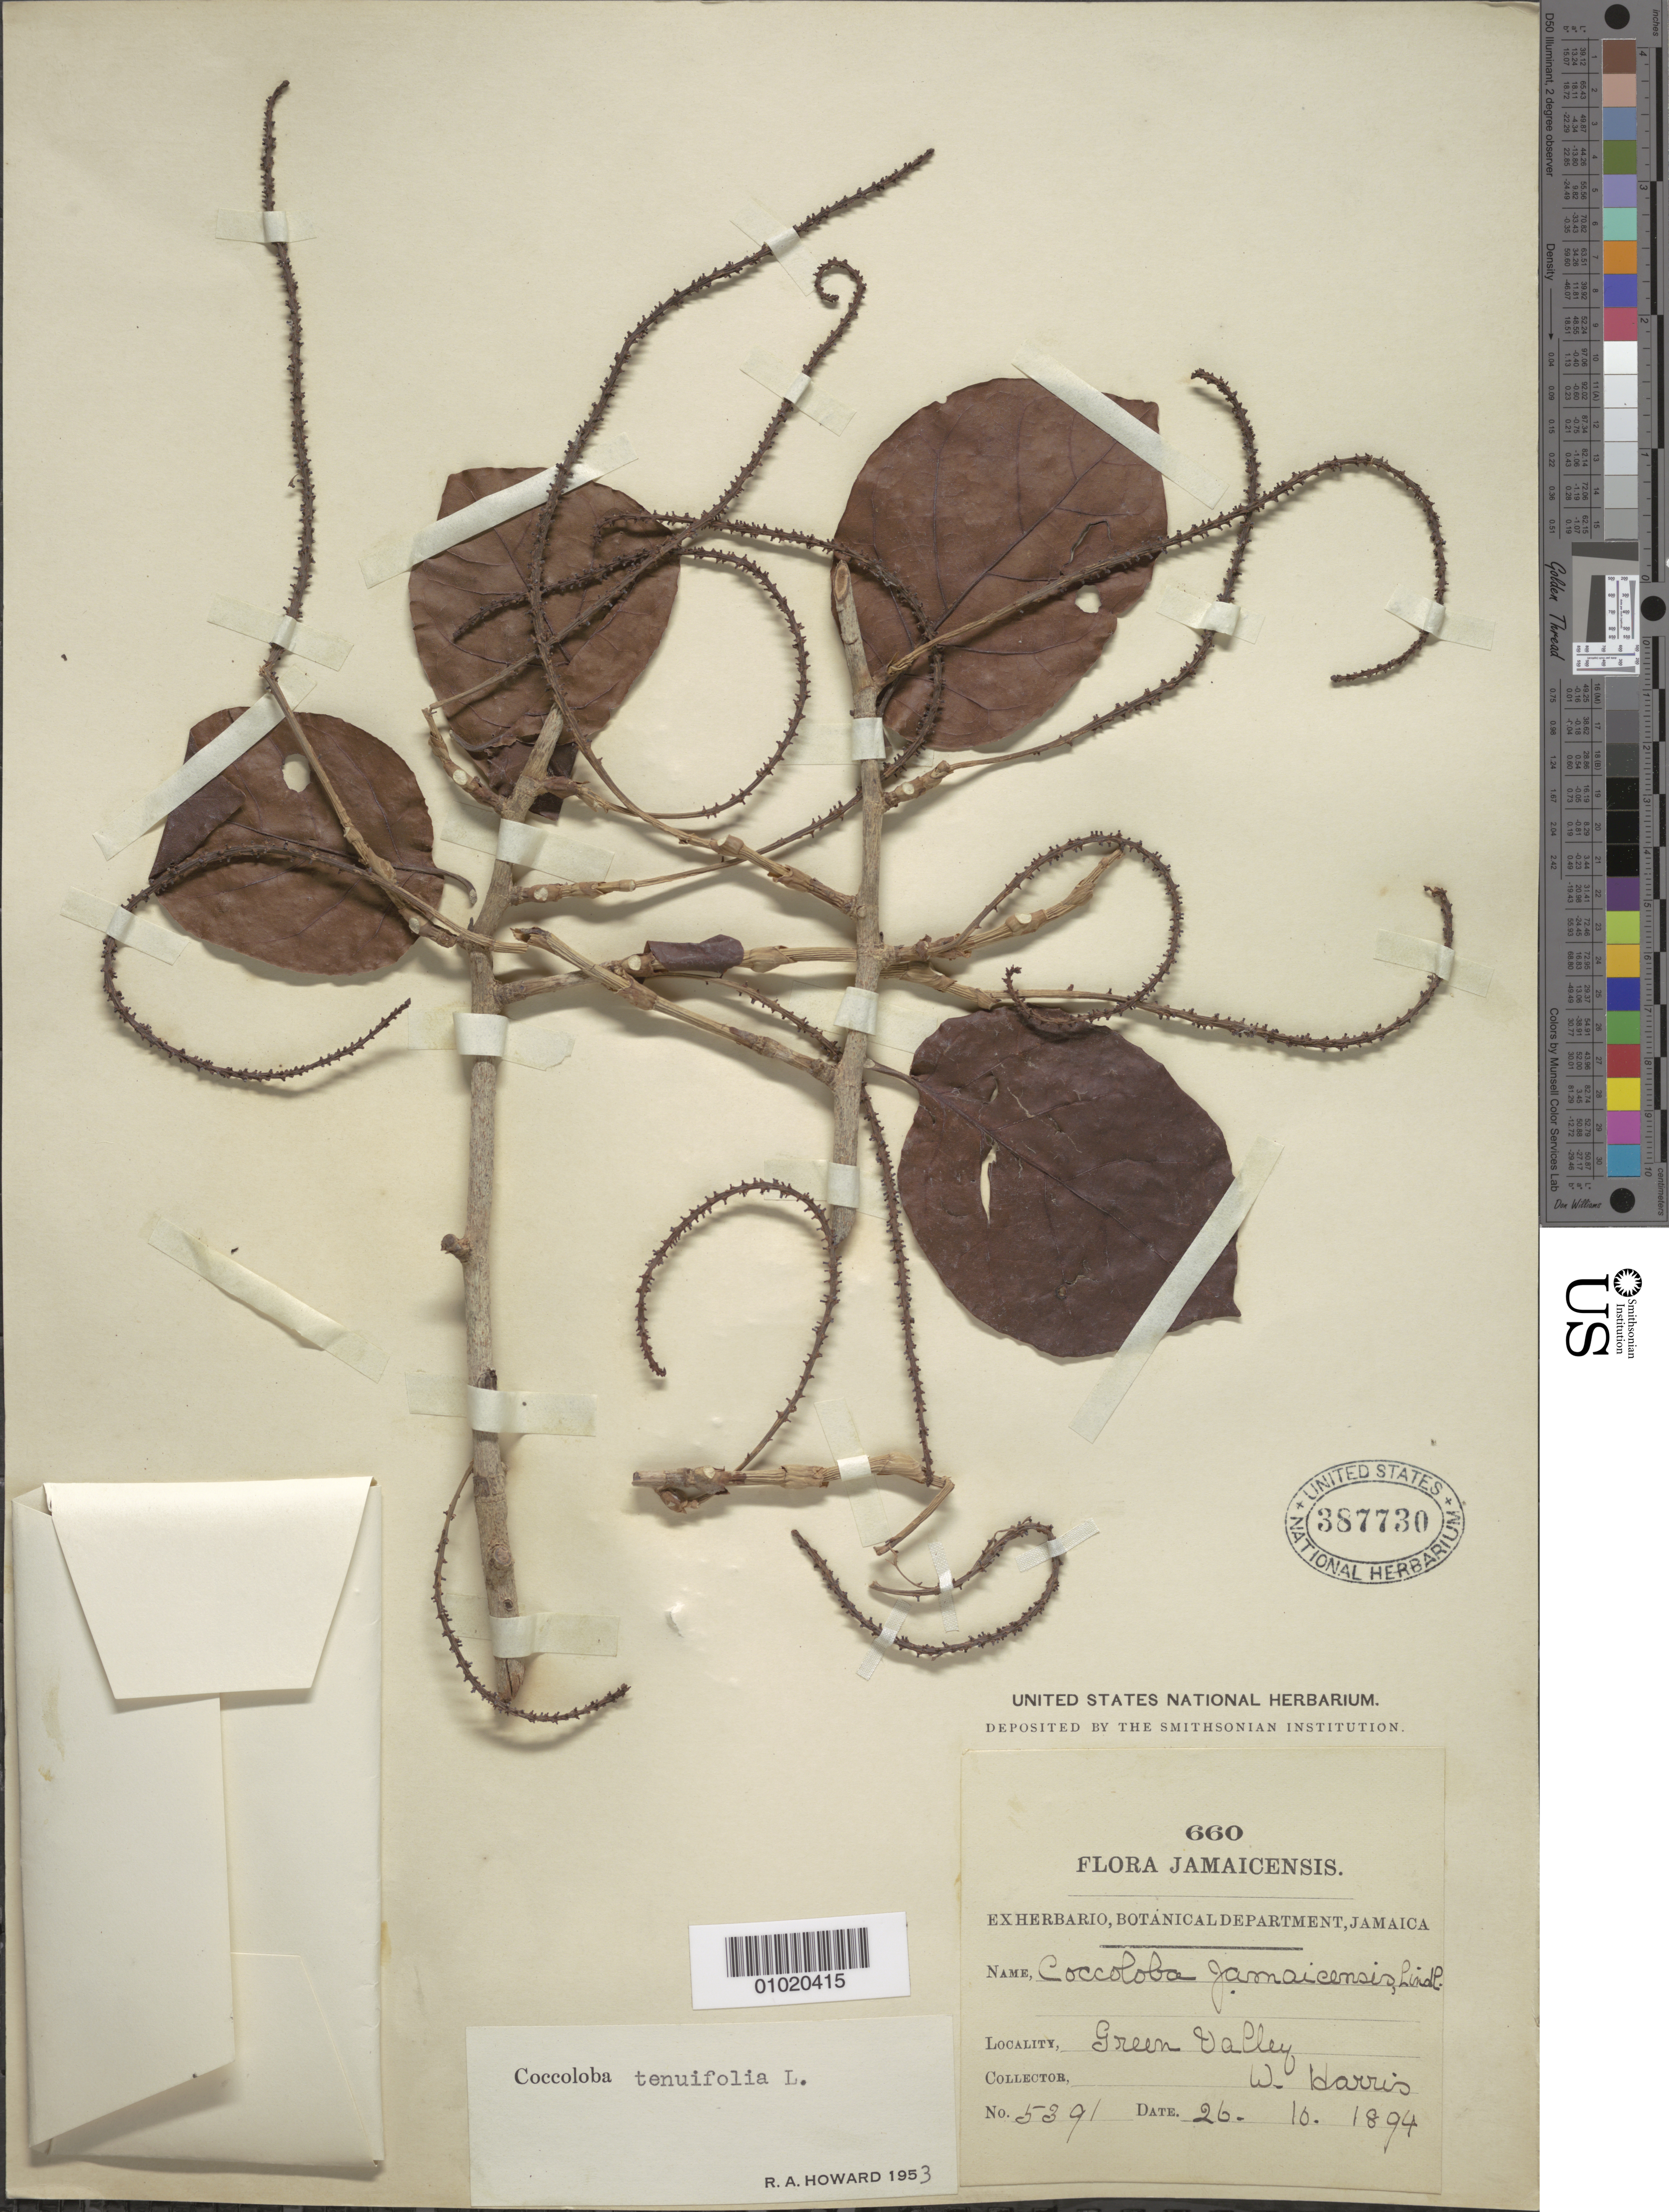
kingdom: Plantae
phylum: Tracheophyta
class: Magnoliopsida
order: Caryophyllales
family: Polygonaceae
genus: Coccoloba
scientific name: Coccoloba tenuifolia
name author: L.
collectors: W. Harris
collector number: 5391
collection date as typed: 26 Oct 1894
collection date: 1894-10-26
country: Jamaica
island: Jamaica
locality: Green Valley.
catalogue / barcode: US 387730